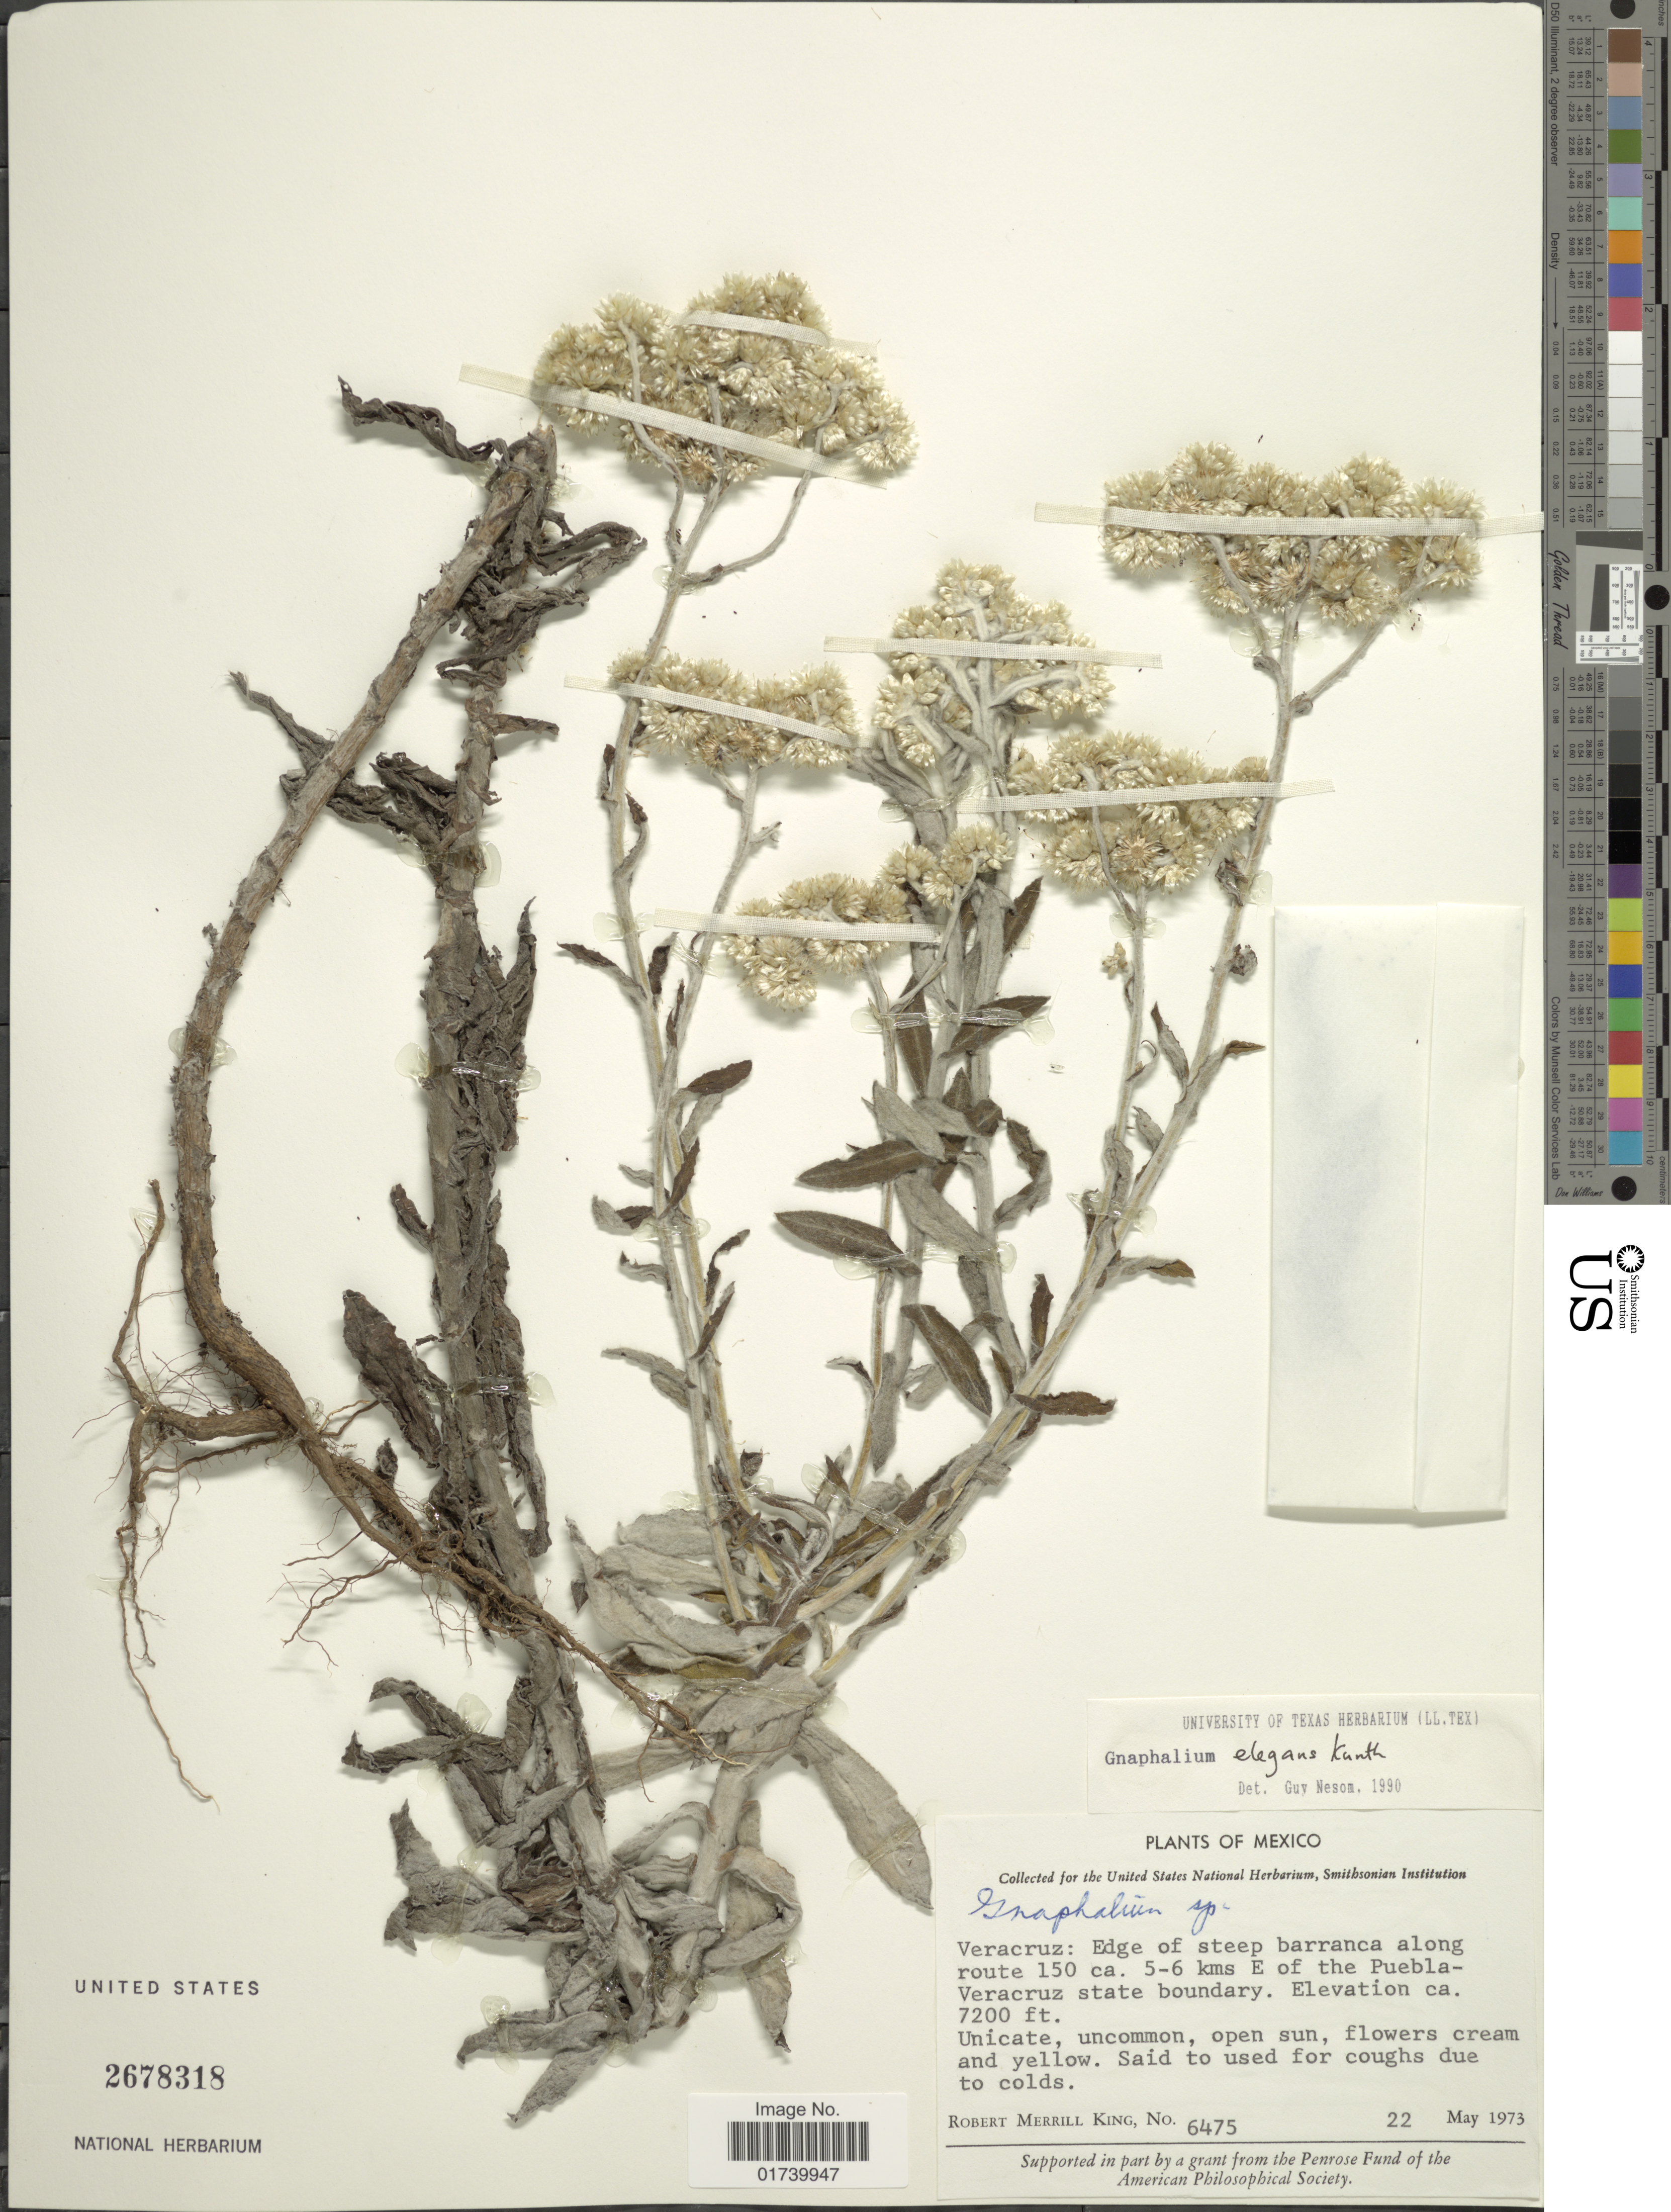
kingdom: Plantae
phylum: Tracheophyta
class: Magnoliopsida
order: Asterales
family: Asteraceae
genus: Pseudognaphalium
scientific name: Pseudognaphalium elegans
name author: (Kunth) Kartesz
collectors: R. M. King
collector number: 6475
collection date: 1973-05-22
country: Mexico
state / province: Veracruz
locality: Verazcruz, Edge of steep barranca along route 150 ca 5 - 6 km E of the Puebla - Veracruz state boundary.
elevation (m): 2195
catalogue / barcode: US 2678318